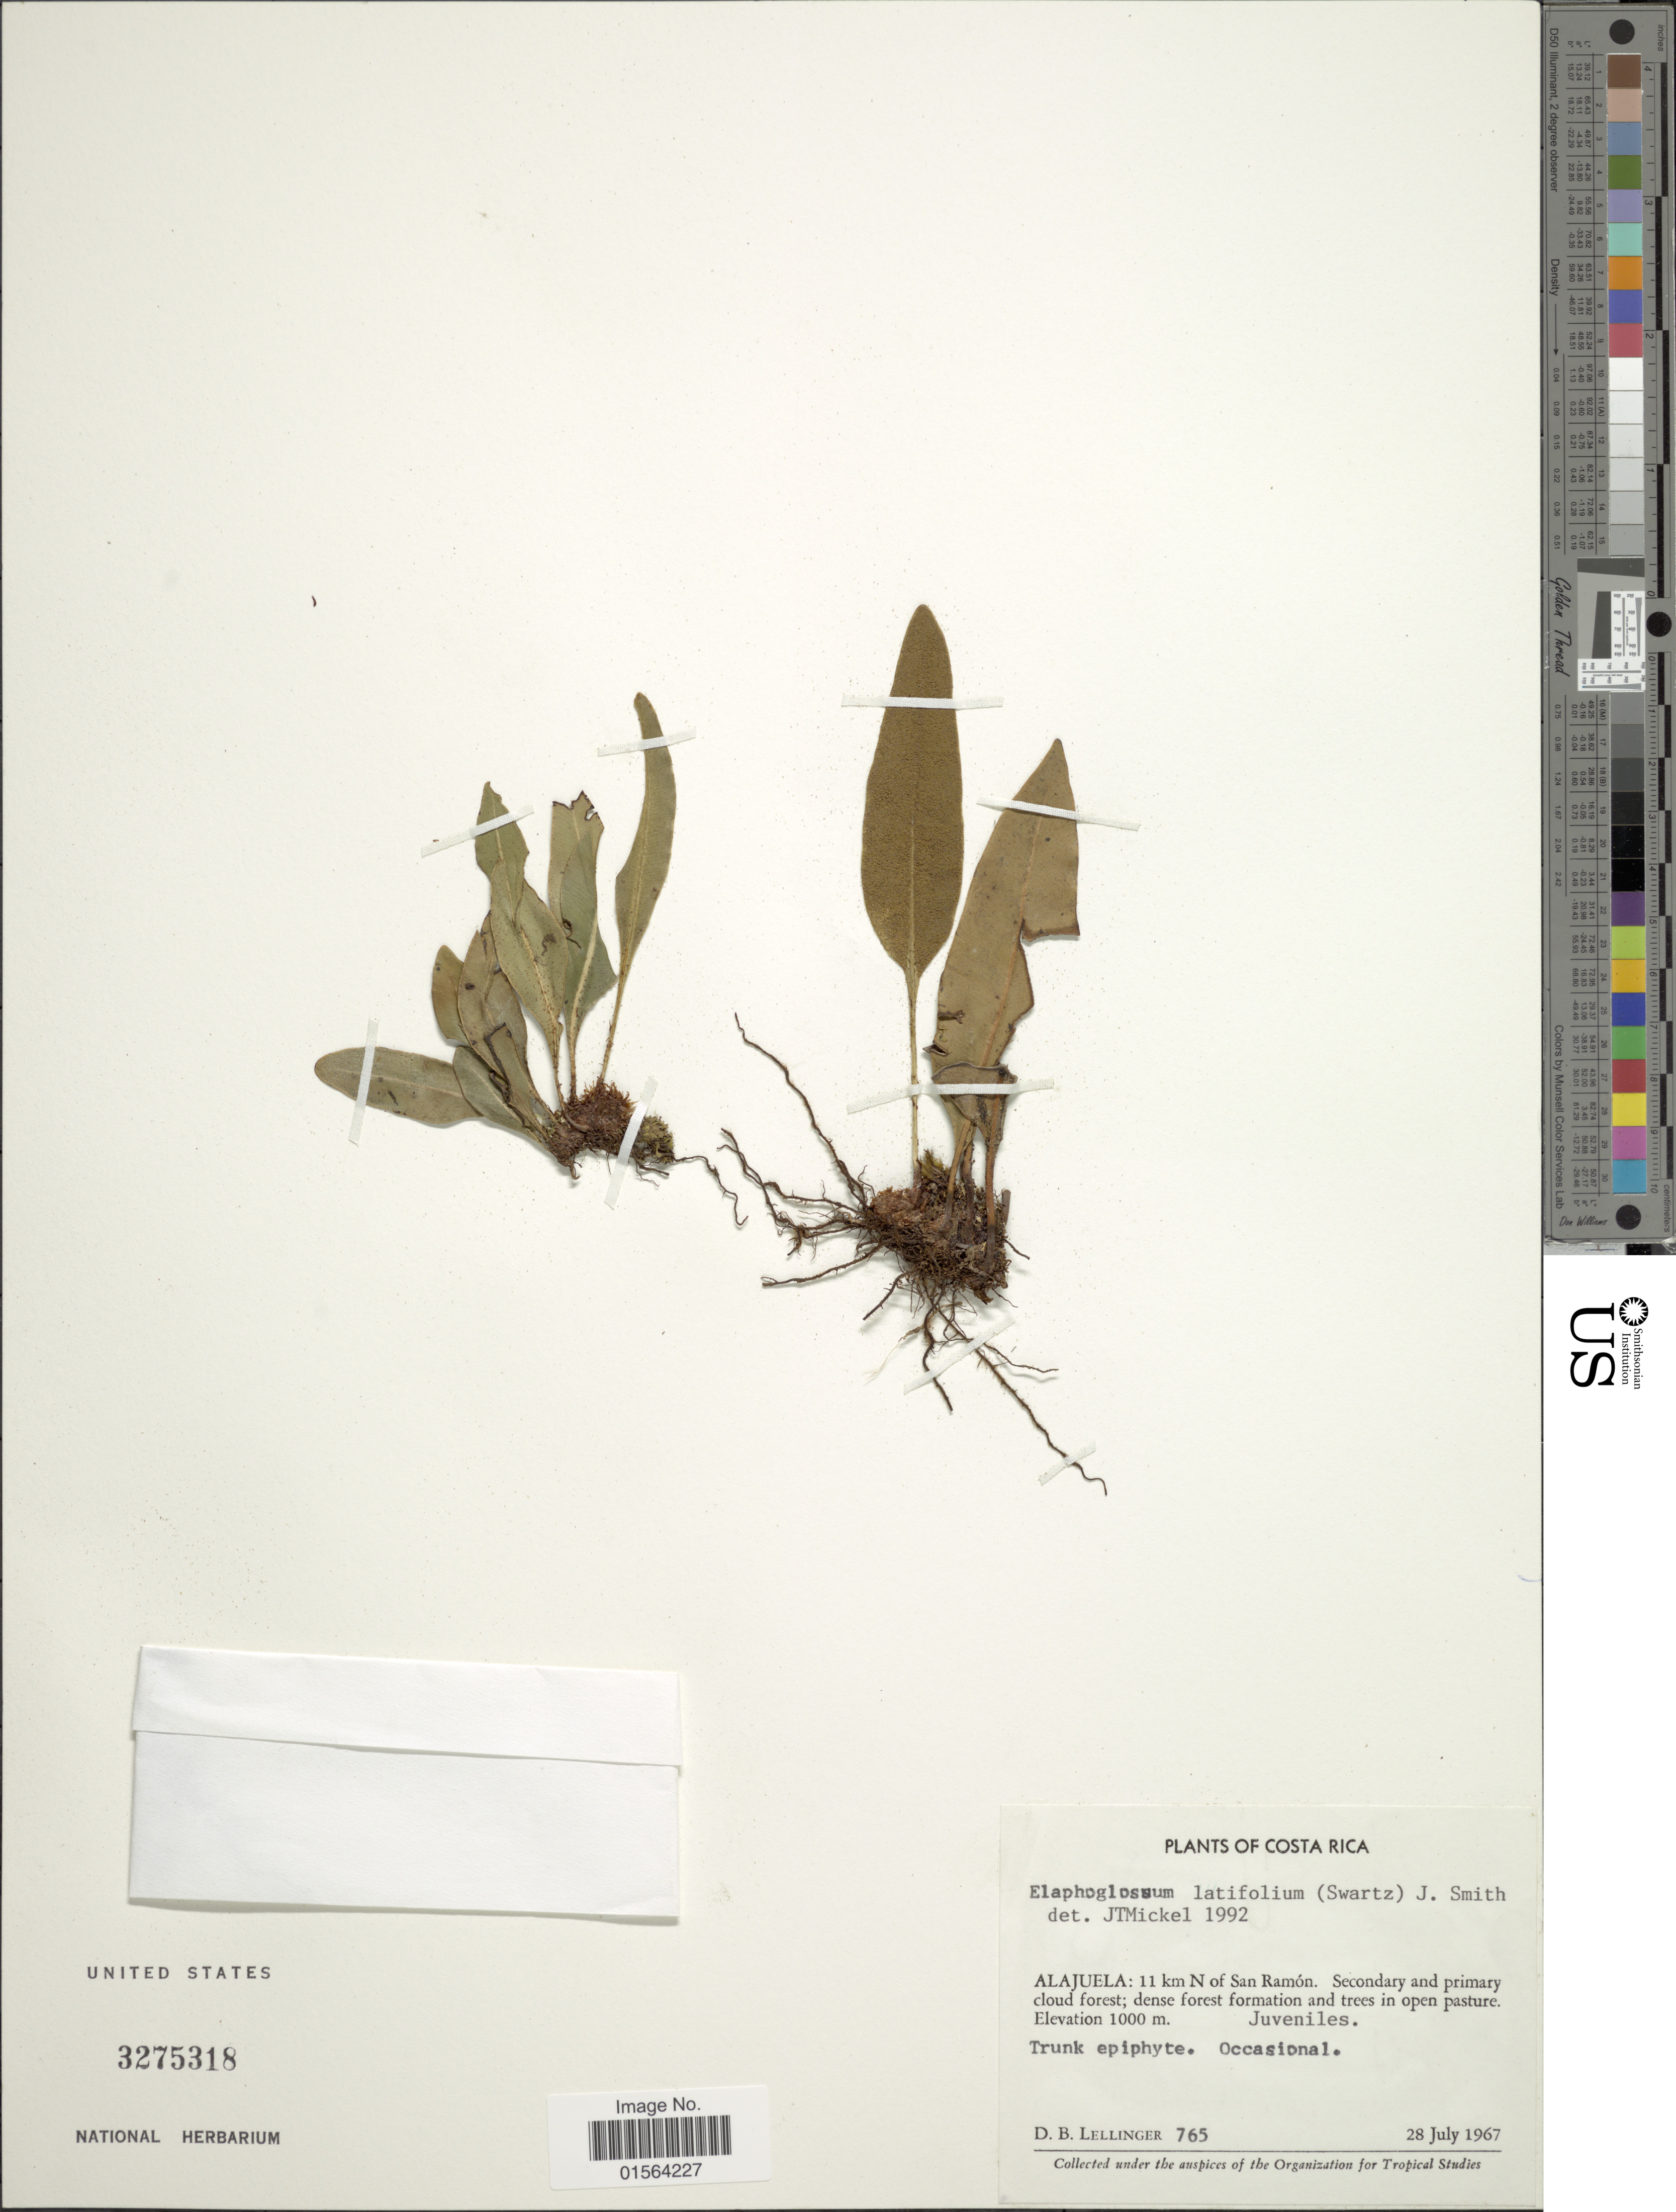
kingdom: Plantae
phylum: Tracheophyta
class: Polypodiopsida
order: Polypodiales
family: Dryopteridaceae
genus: Elaphoglossum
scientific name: Elaphoglossum latifolium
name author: (Sw.) J. Sm.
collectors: D. B. Lellinger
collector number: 765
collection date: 1967-07-28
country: Costa Rica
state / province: Alajuela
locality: Alajuela: 11 km N of San Ramon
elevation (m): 1000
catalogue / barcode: US 3275318